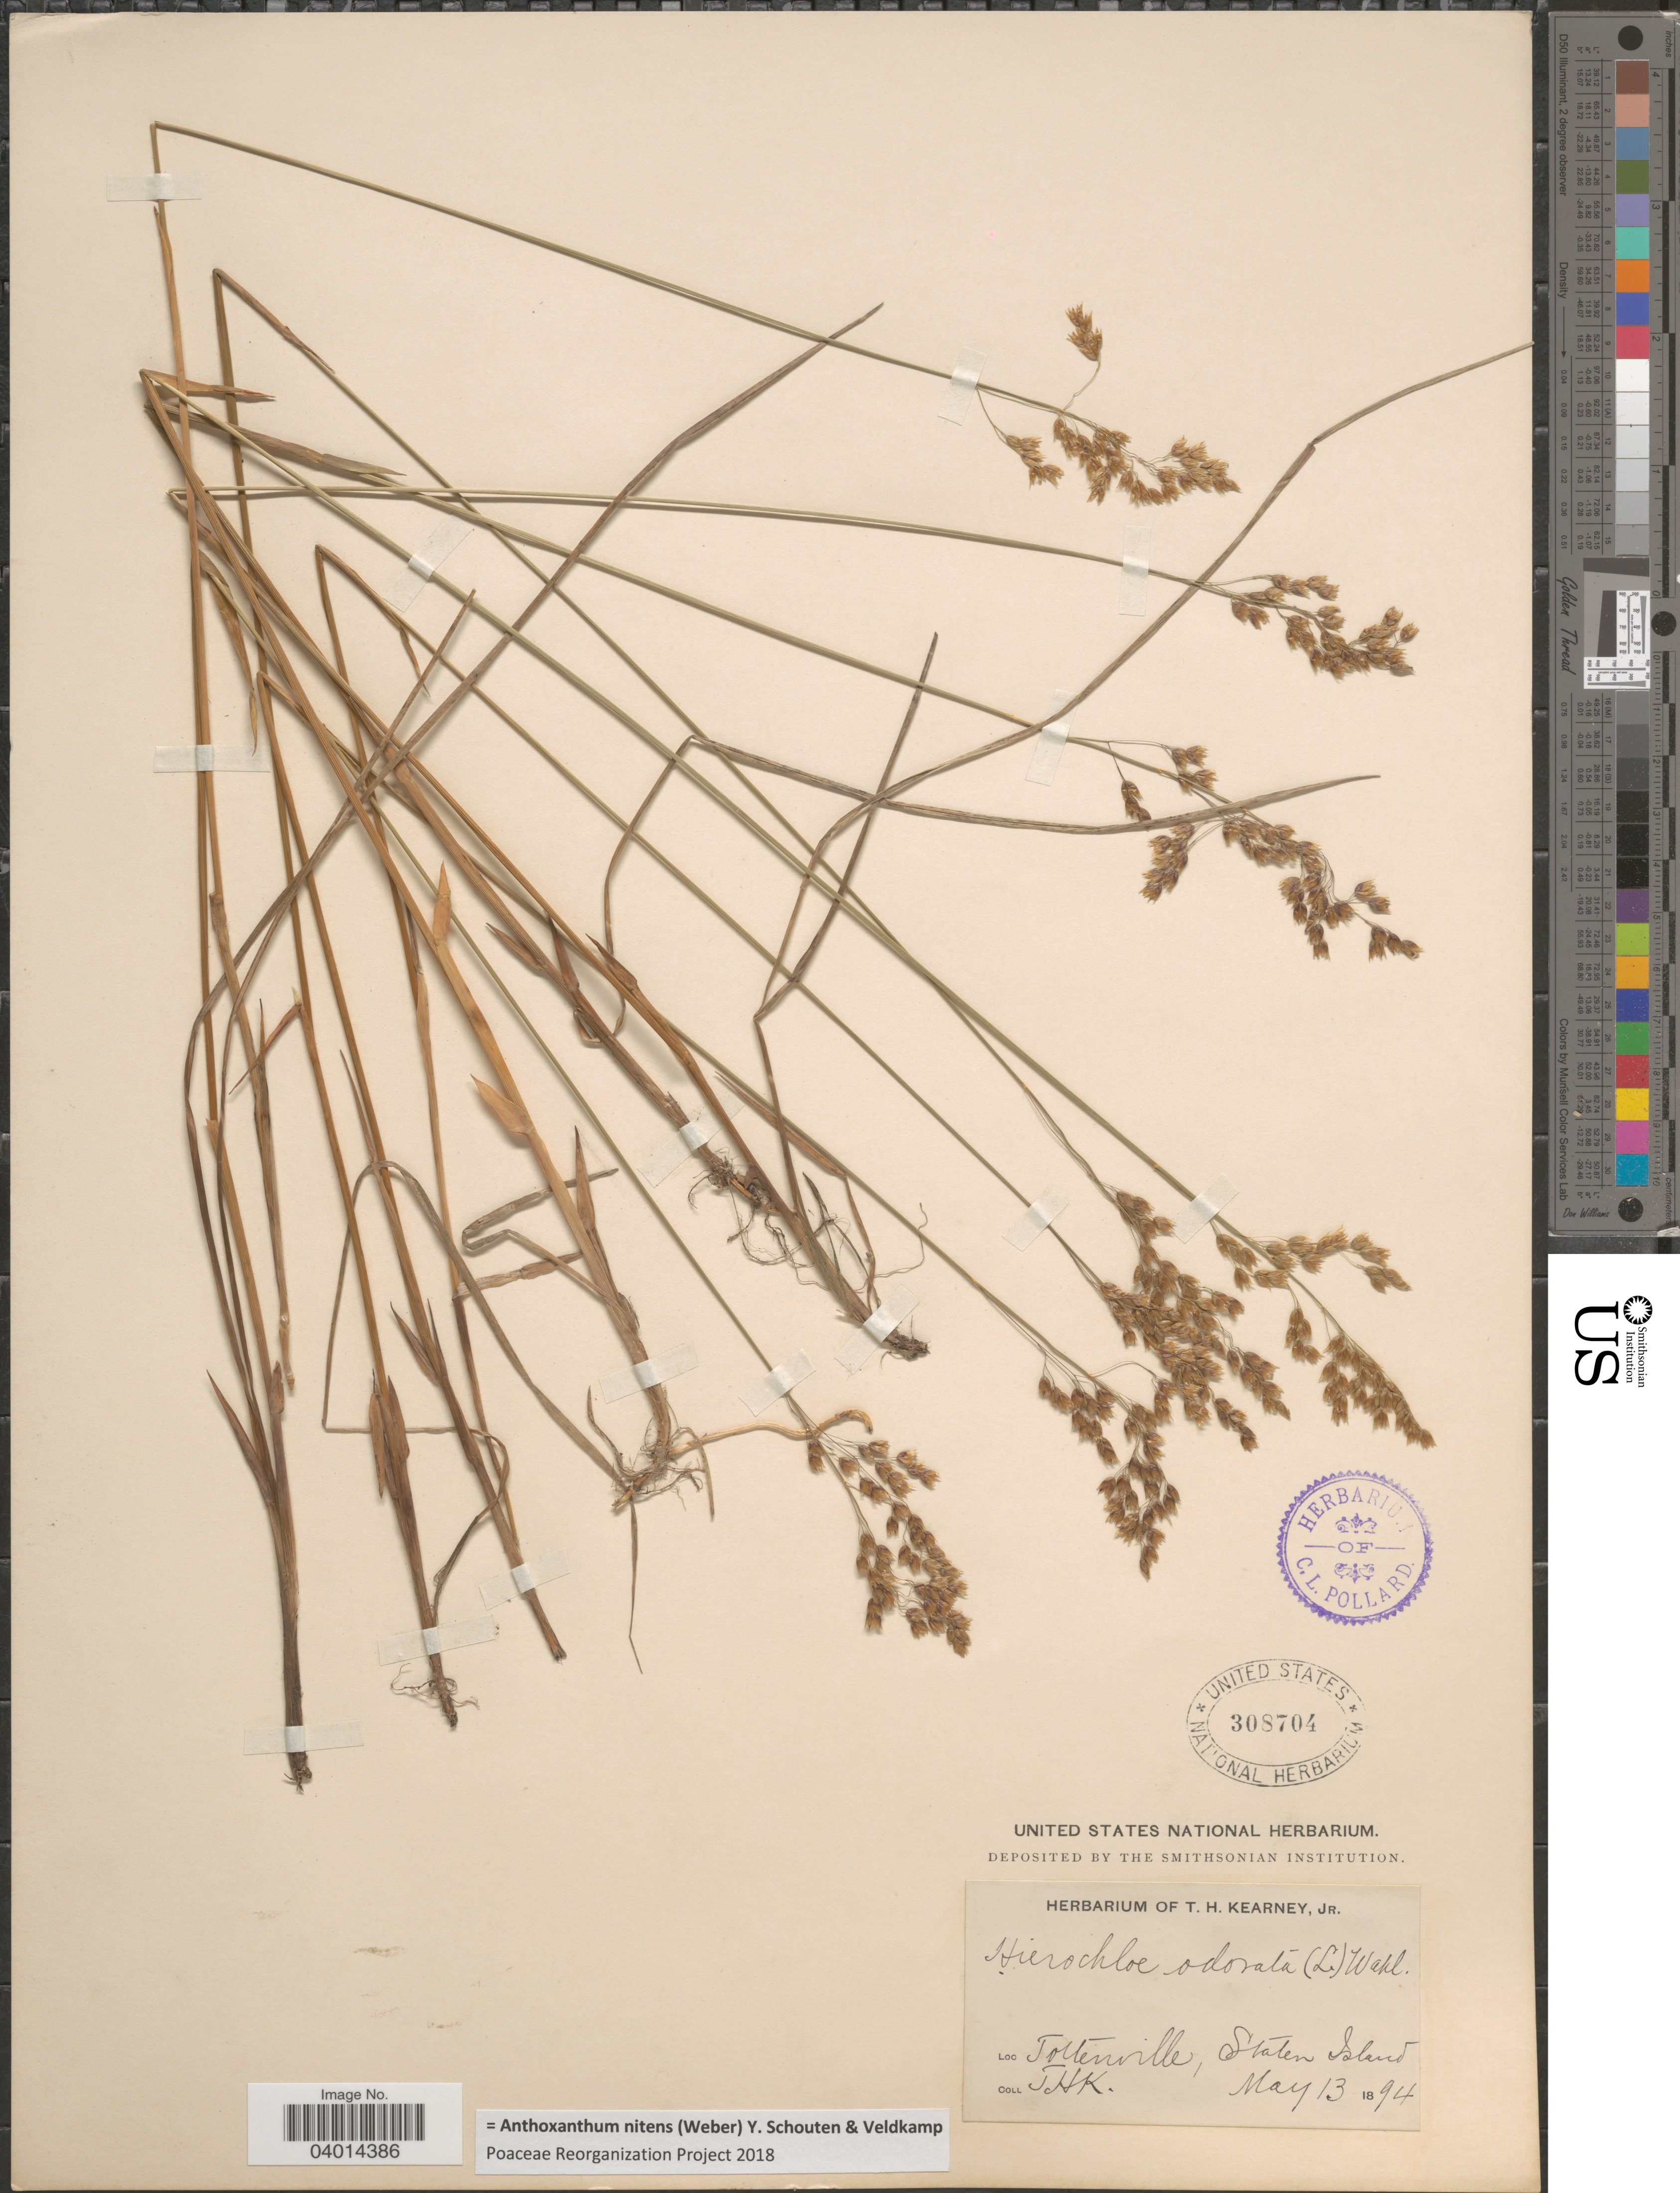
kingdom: Plantae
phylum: Tracheophyta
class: Liliopsida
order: Poales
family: Poaceae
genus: Anthoxanthum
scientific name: Anthoxanthum nitens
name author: (G.H. Weber) R.T.A. Schouten & Veldkamp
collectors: T. H. Kearney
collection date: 1894-05-13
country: United States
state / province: New York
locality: Tottenville, Staten Island.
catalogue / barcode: US 308704